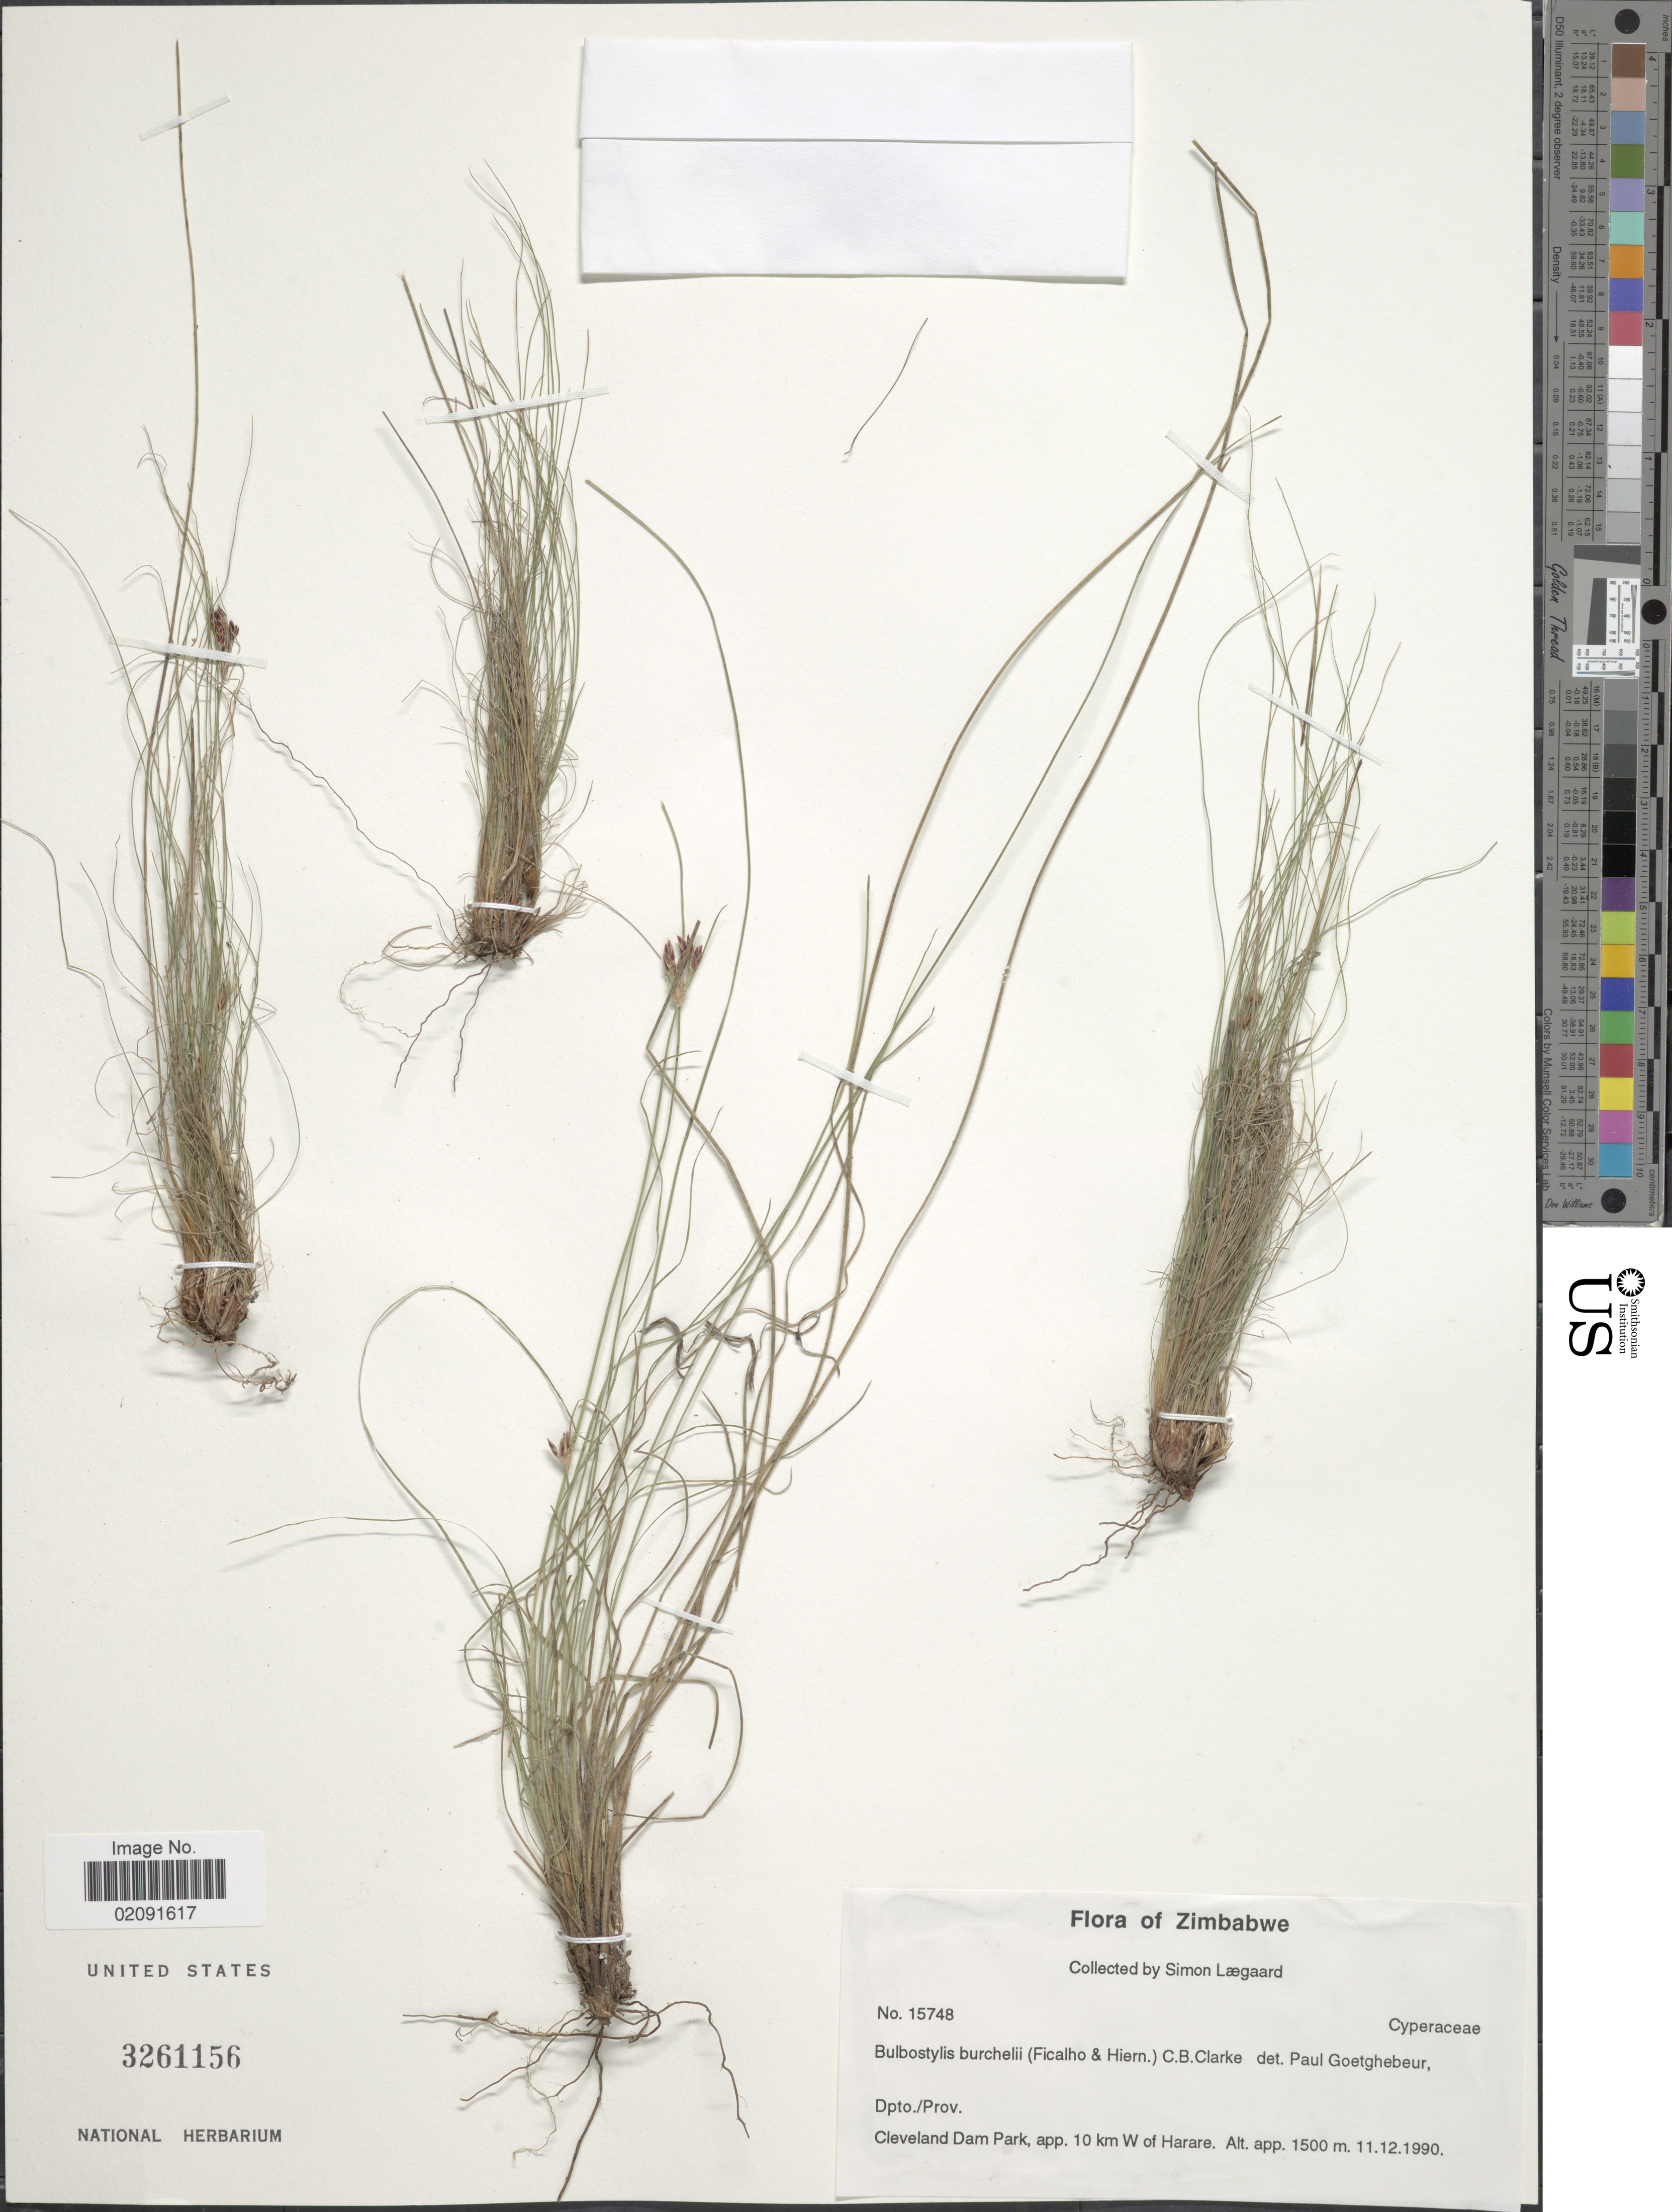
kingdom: Plantae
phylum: Tracheophyta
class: Liliopsida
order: Poales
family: Cyperaceae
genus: Bulbostylis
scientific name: Bulbostylis burchellii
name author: (Ficalho & Hiern) C.B. Clarke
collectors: S. Lægaard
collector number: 15748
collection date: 1990-12-11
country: Zimbabwe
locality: Cleveland Dam Park, app. 10 km W of Harare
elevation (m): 1500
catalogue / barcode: US 3261156